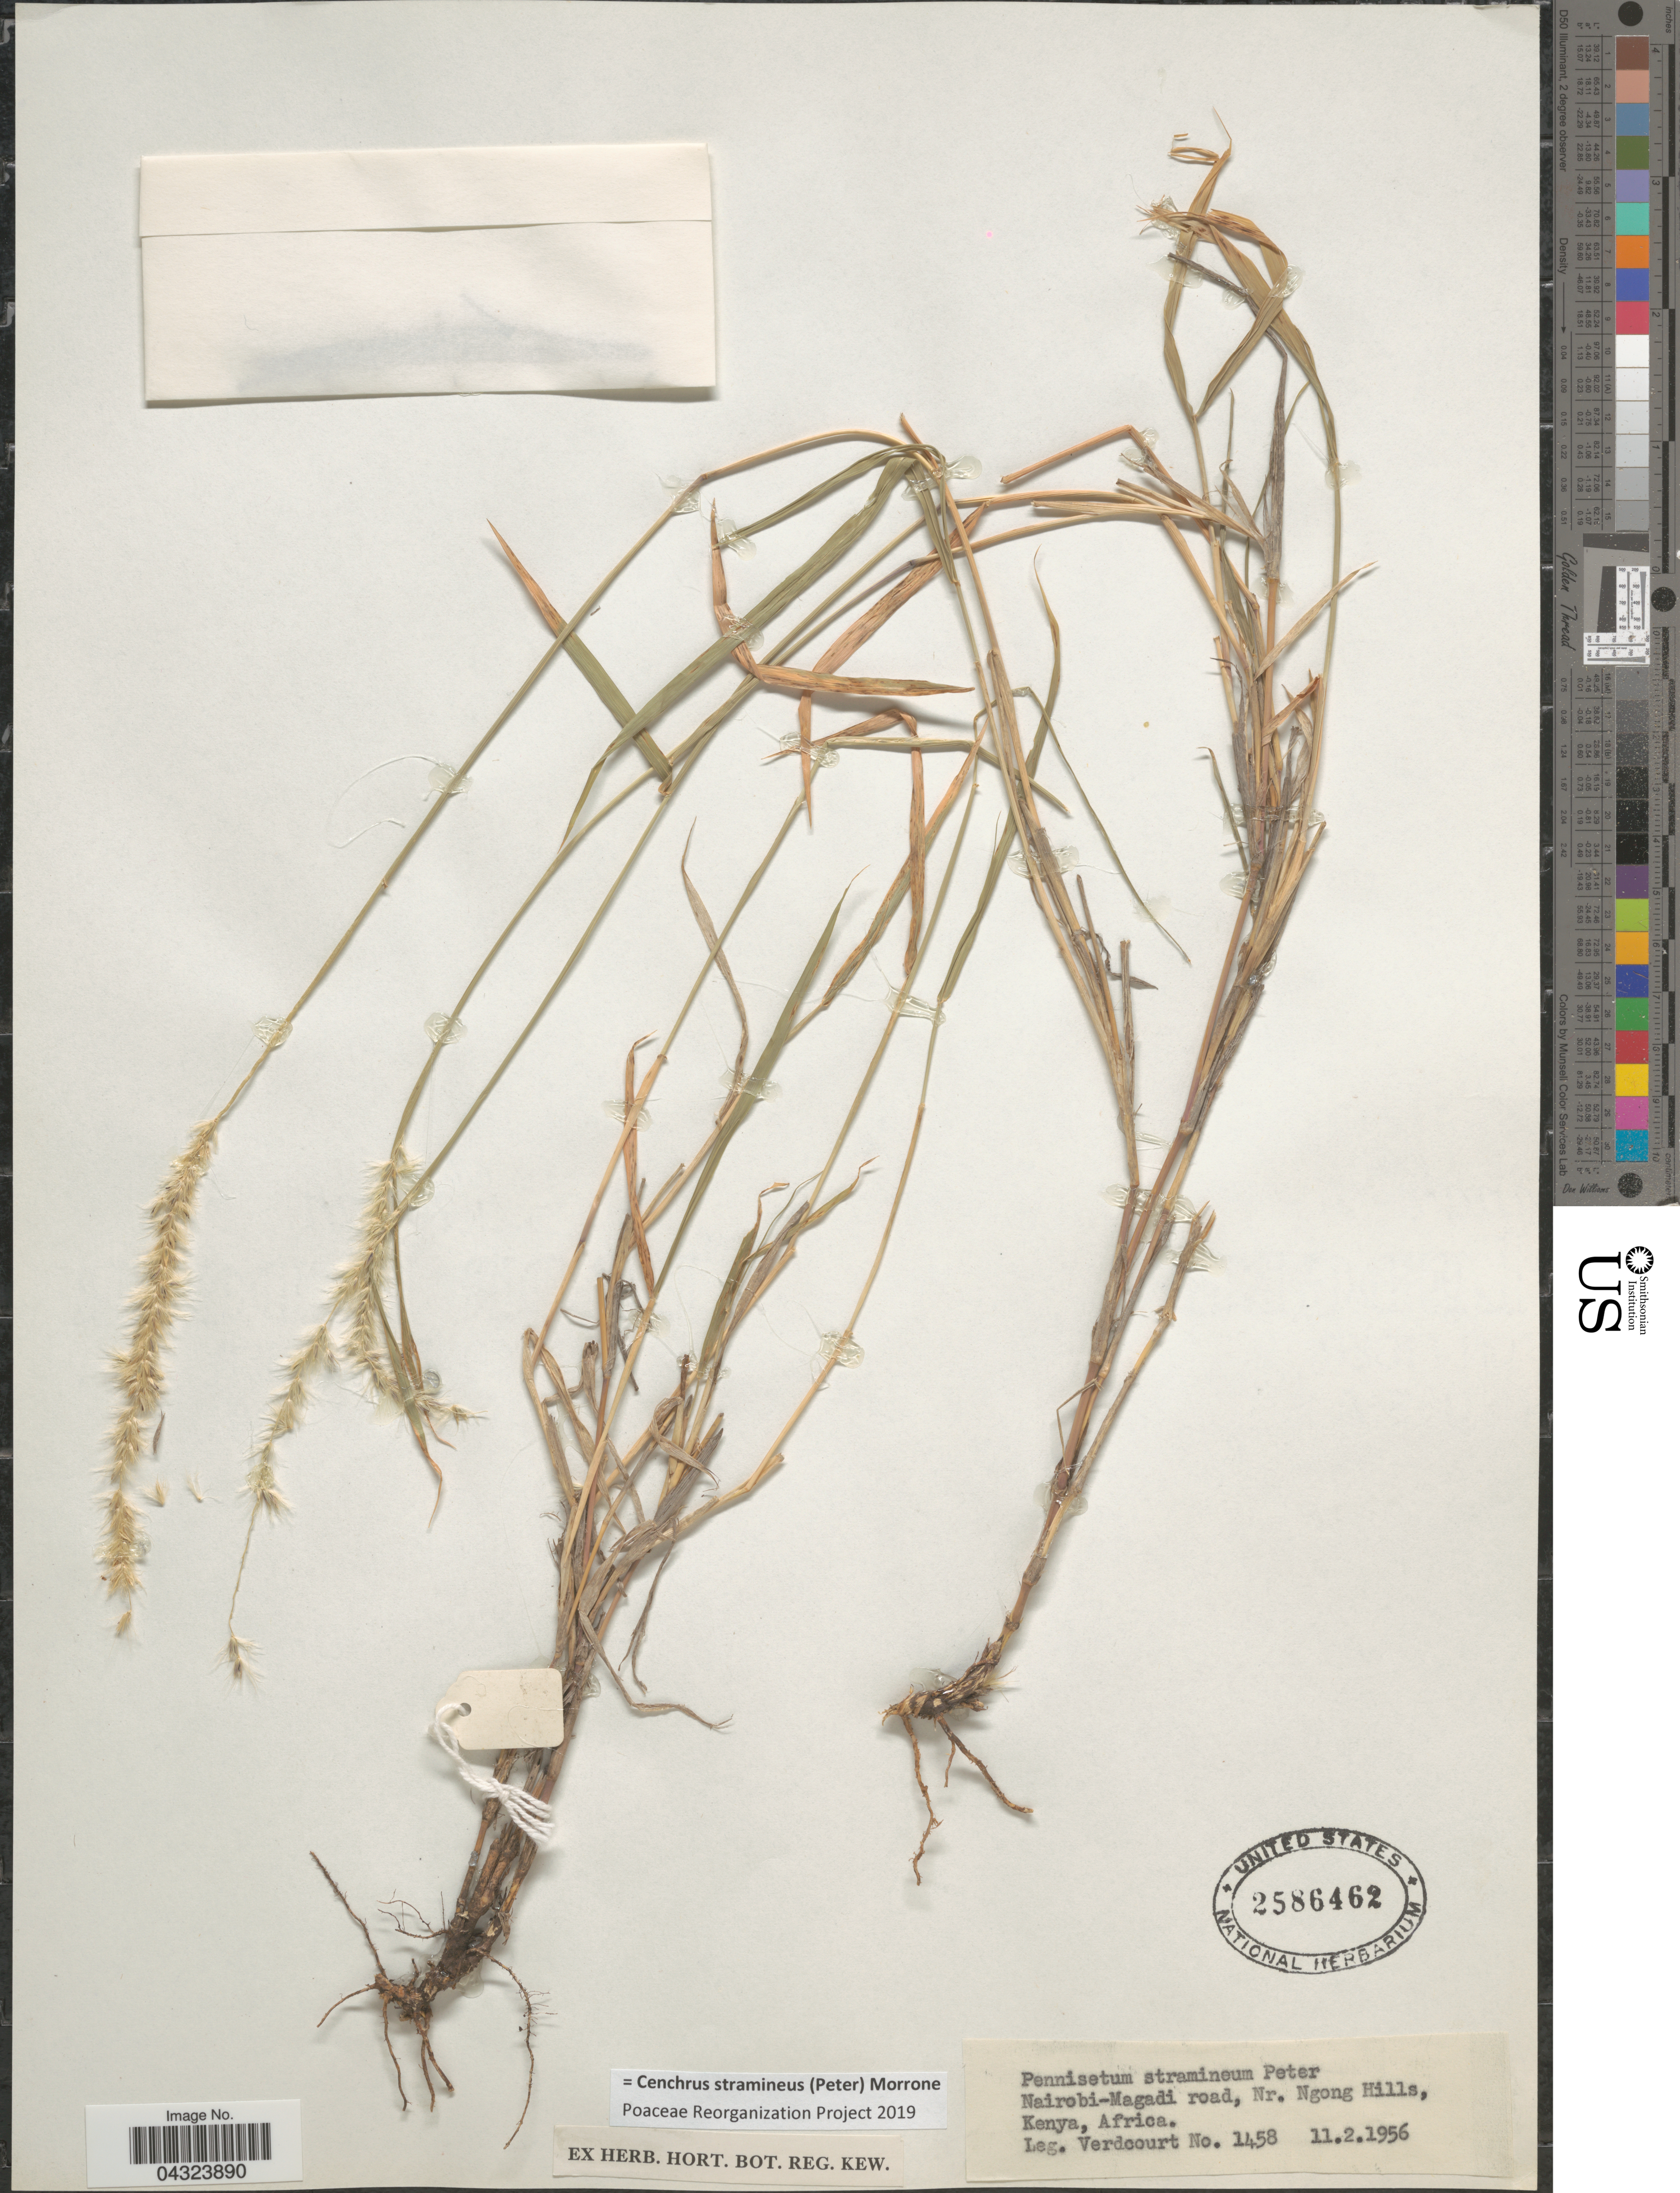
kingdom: Plantae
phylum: Tracheophyta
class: Liliopsida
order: Poales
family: Poaceae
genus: Cenchrus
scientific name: Cenchrus stramineus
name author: (Peter) Morrone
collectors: -. Verdcourt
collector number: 1458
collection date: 1956-02-11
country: Kenya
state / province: Nairobi Area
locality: Nairobi-Magdi road, Nr. Ngong Hills.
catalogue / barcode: US 2586462